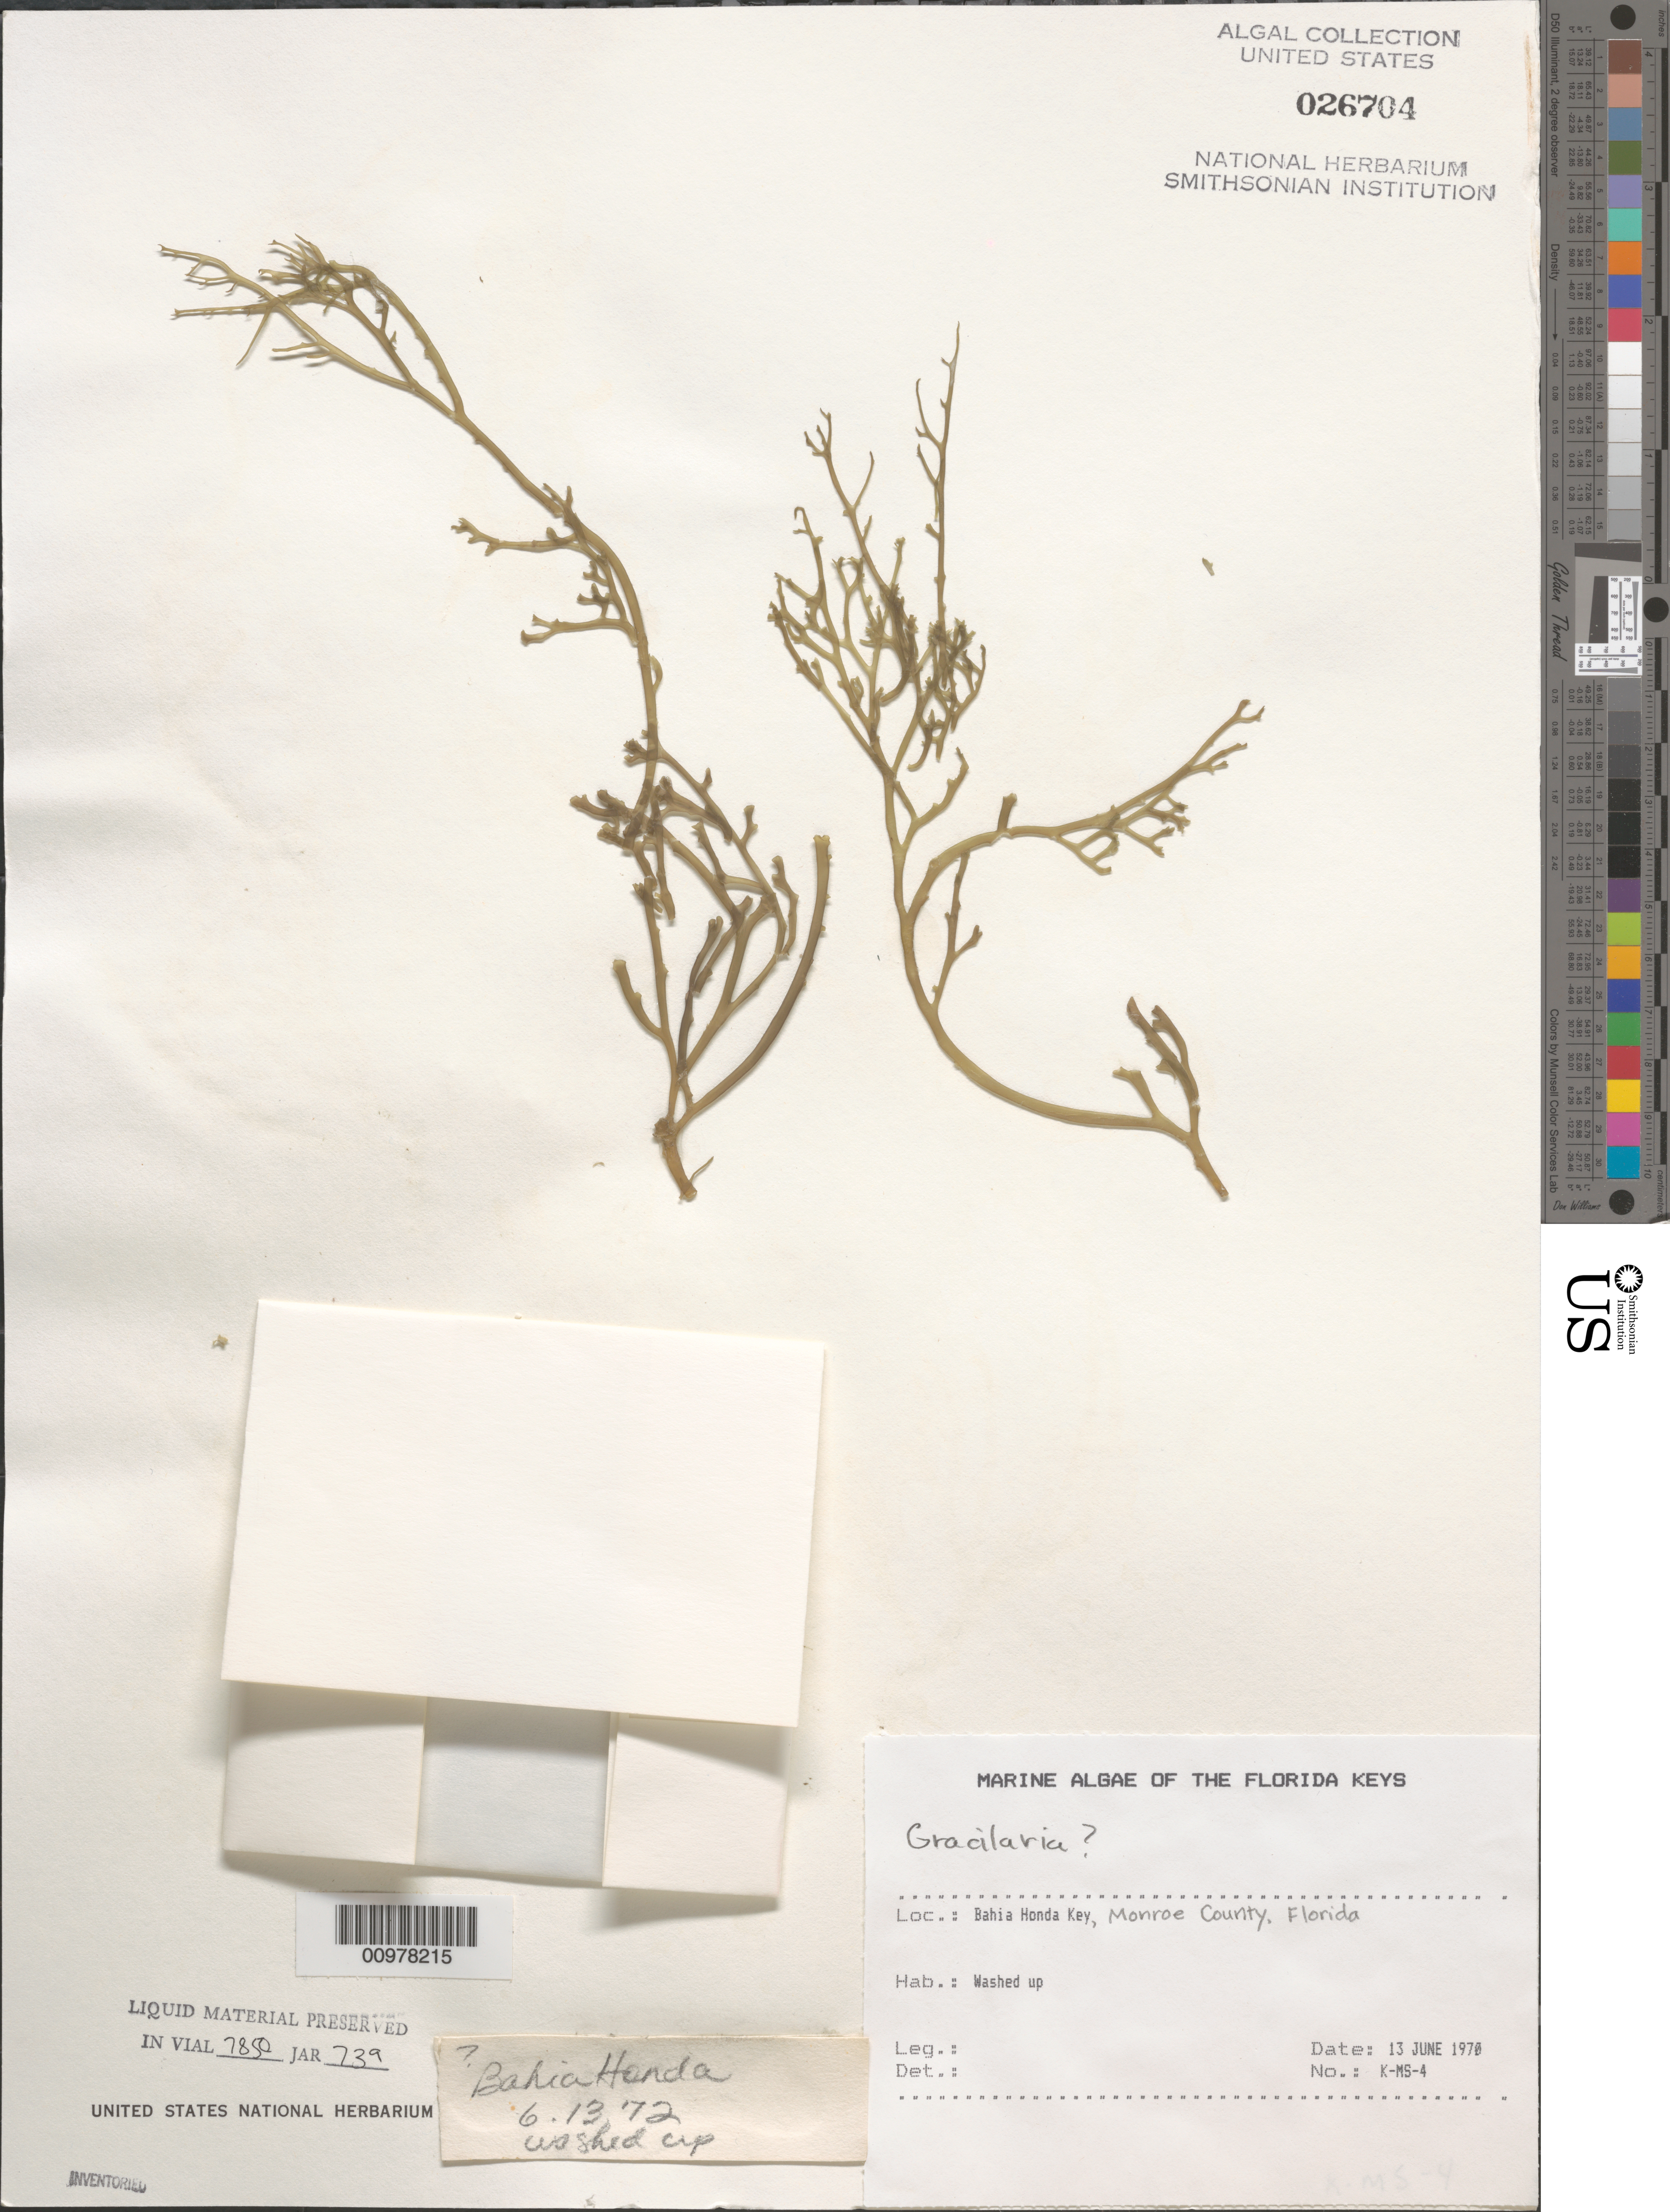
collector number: K-MS-4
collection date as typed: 13 Jun 1970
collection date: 1970-06-13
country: United States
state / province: Florida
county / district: Monroe County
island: Bahia Honda Key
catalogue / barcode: US 26704